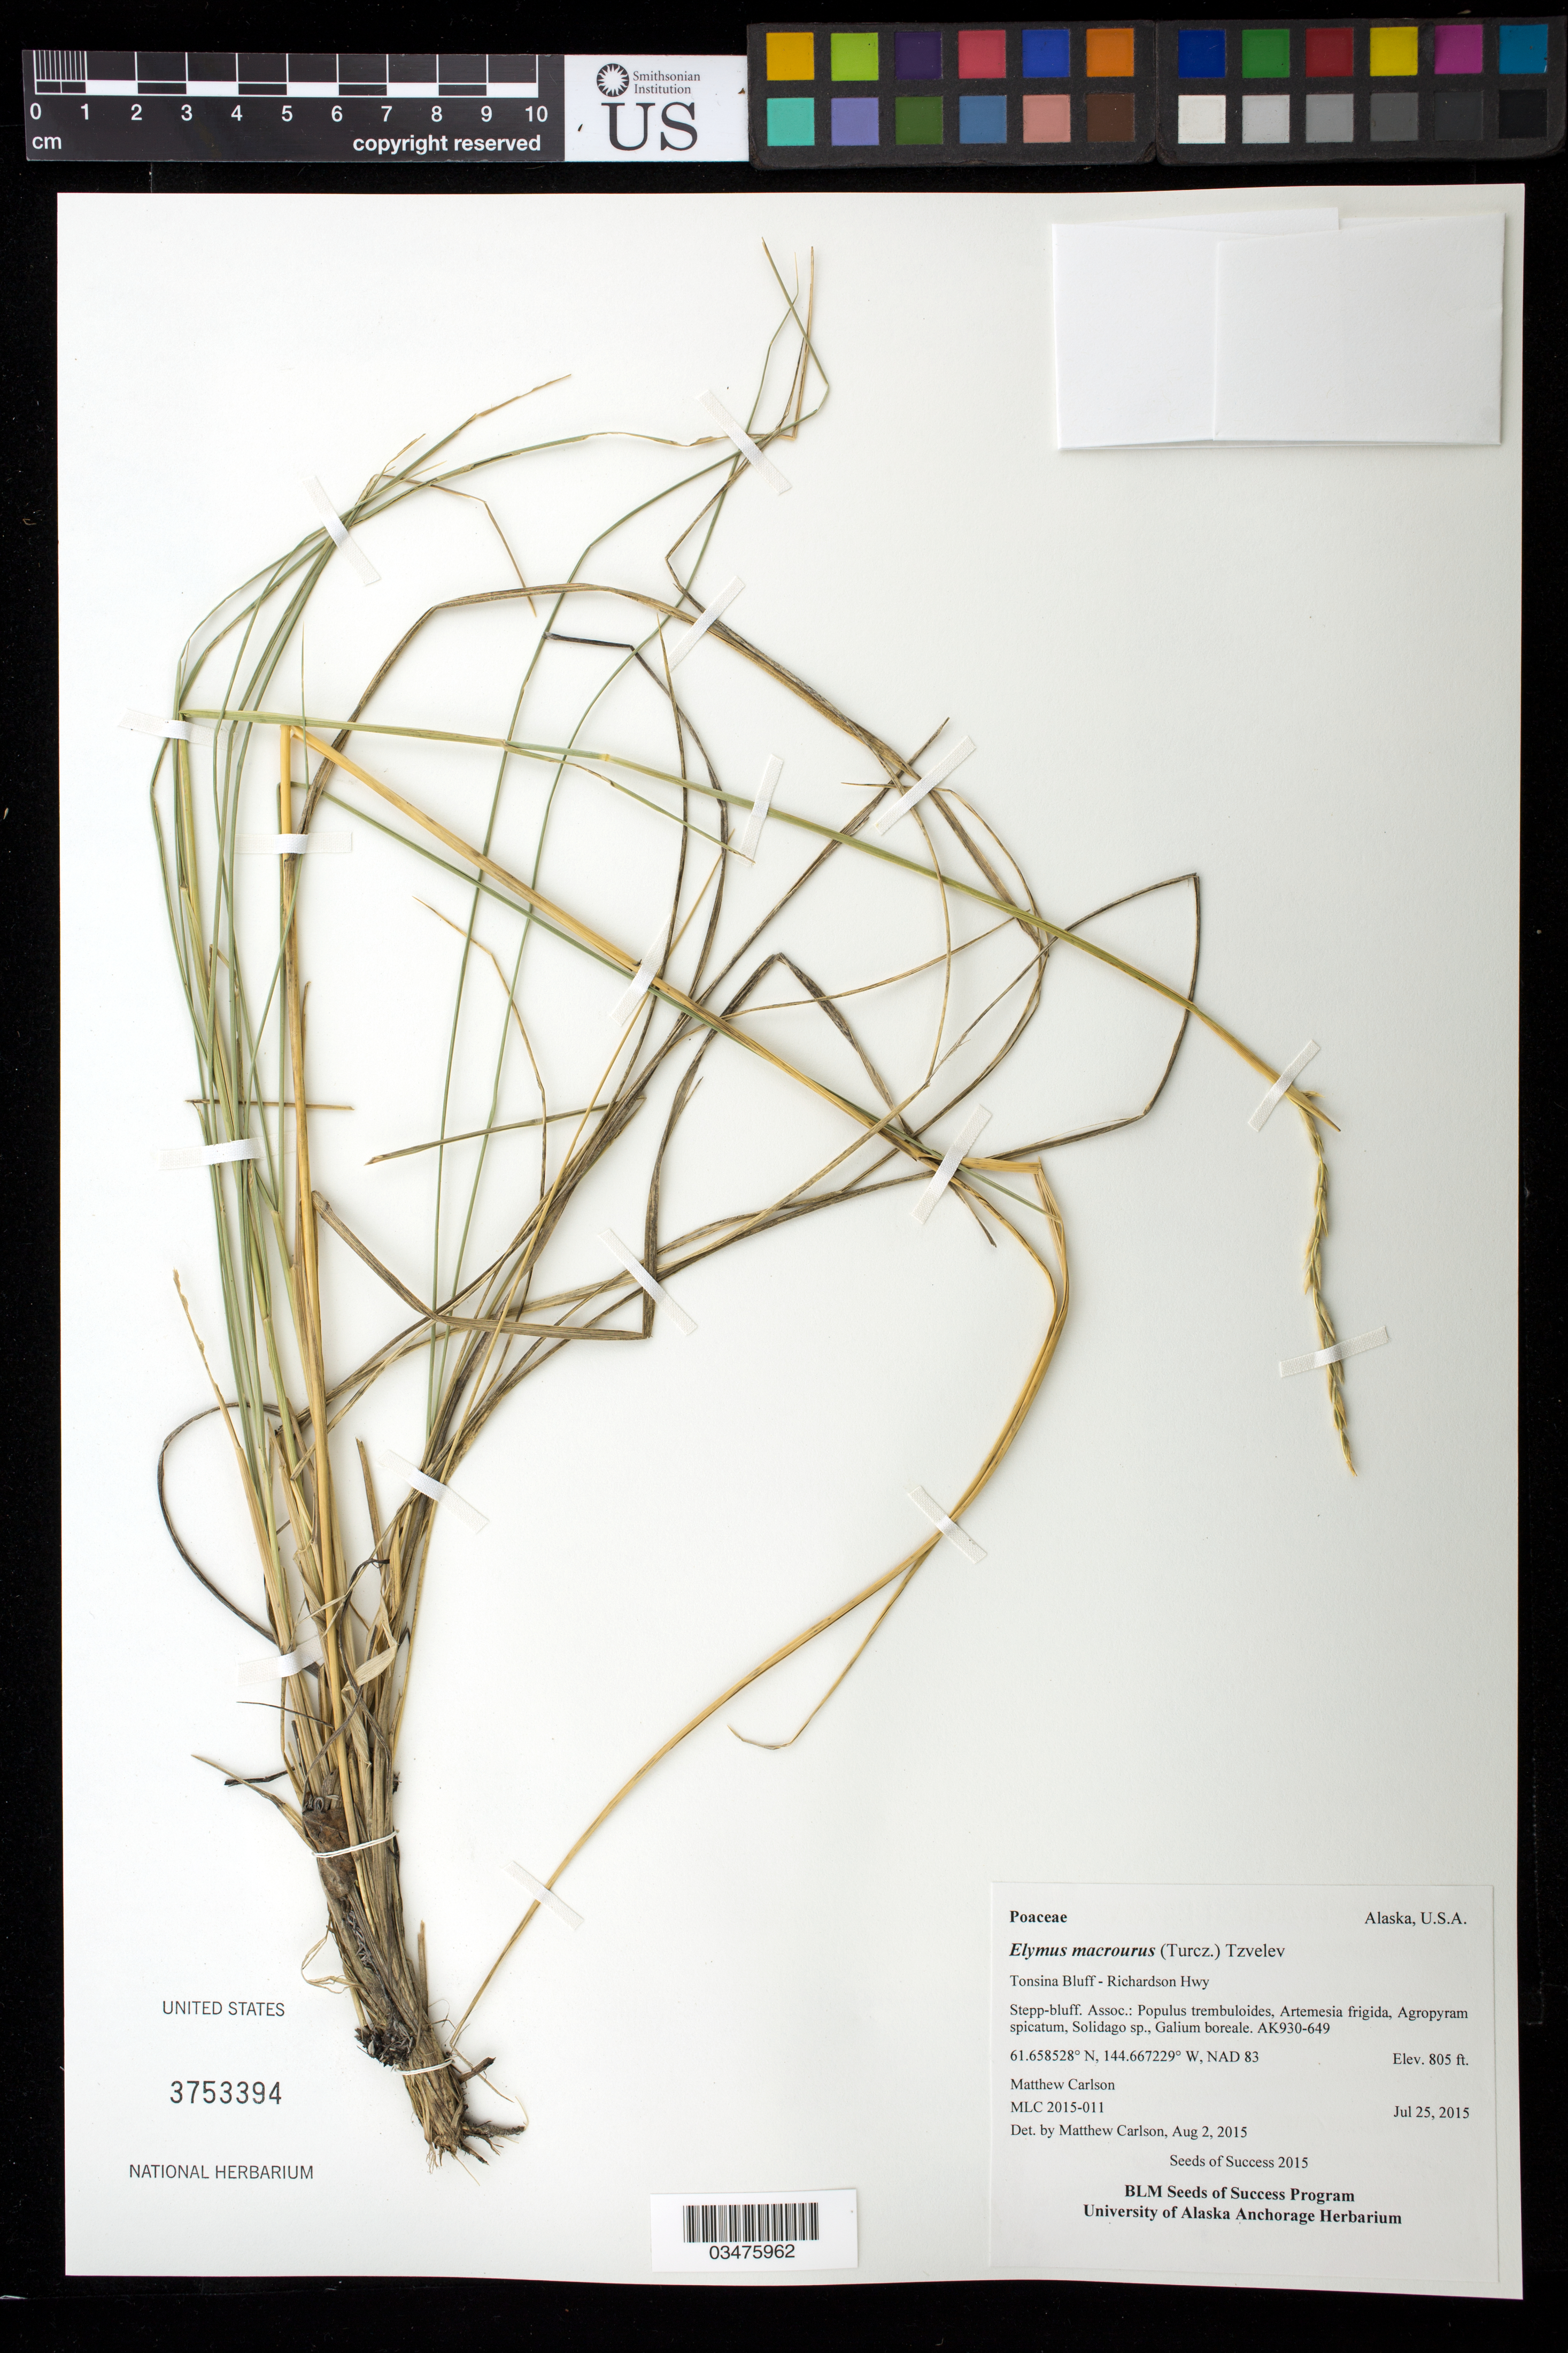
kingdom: Plantae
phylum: Tracheophyta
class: Liliopsida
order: Poales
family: Poaceae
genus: Elymus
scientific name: Elymus macrourus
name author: (Turcz. ex Steud.) Tzvelev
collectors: M. Carlson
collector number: AK930-649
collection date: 2015-07-25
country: United States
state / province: Alaska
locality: Tonsina Bluff- Richardson Hwy.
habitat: Steppe - Bluff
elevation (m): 245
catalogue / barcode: US 3753394